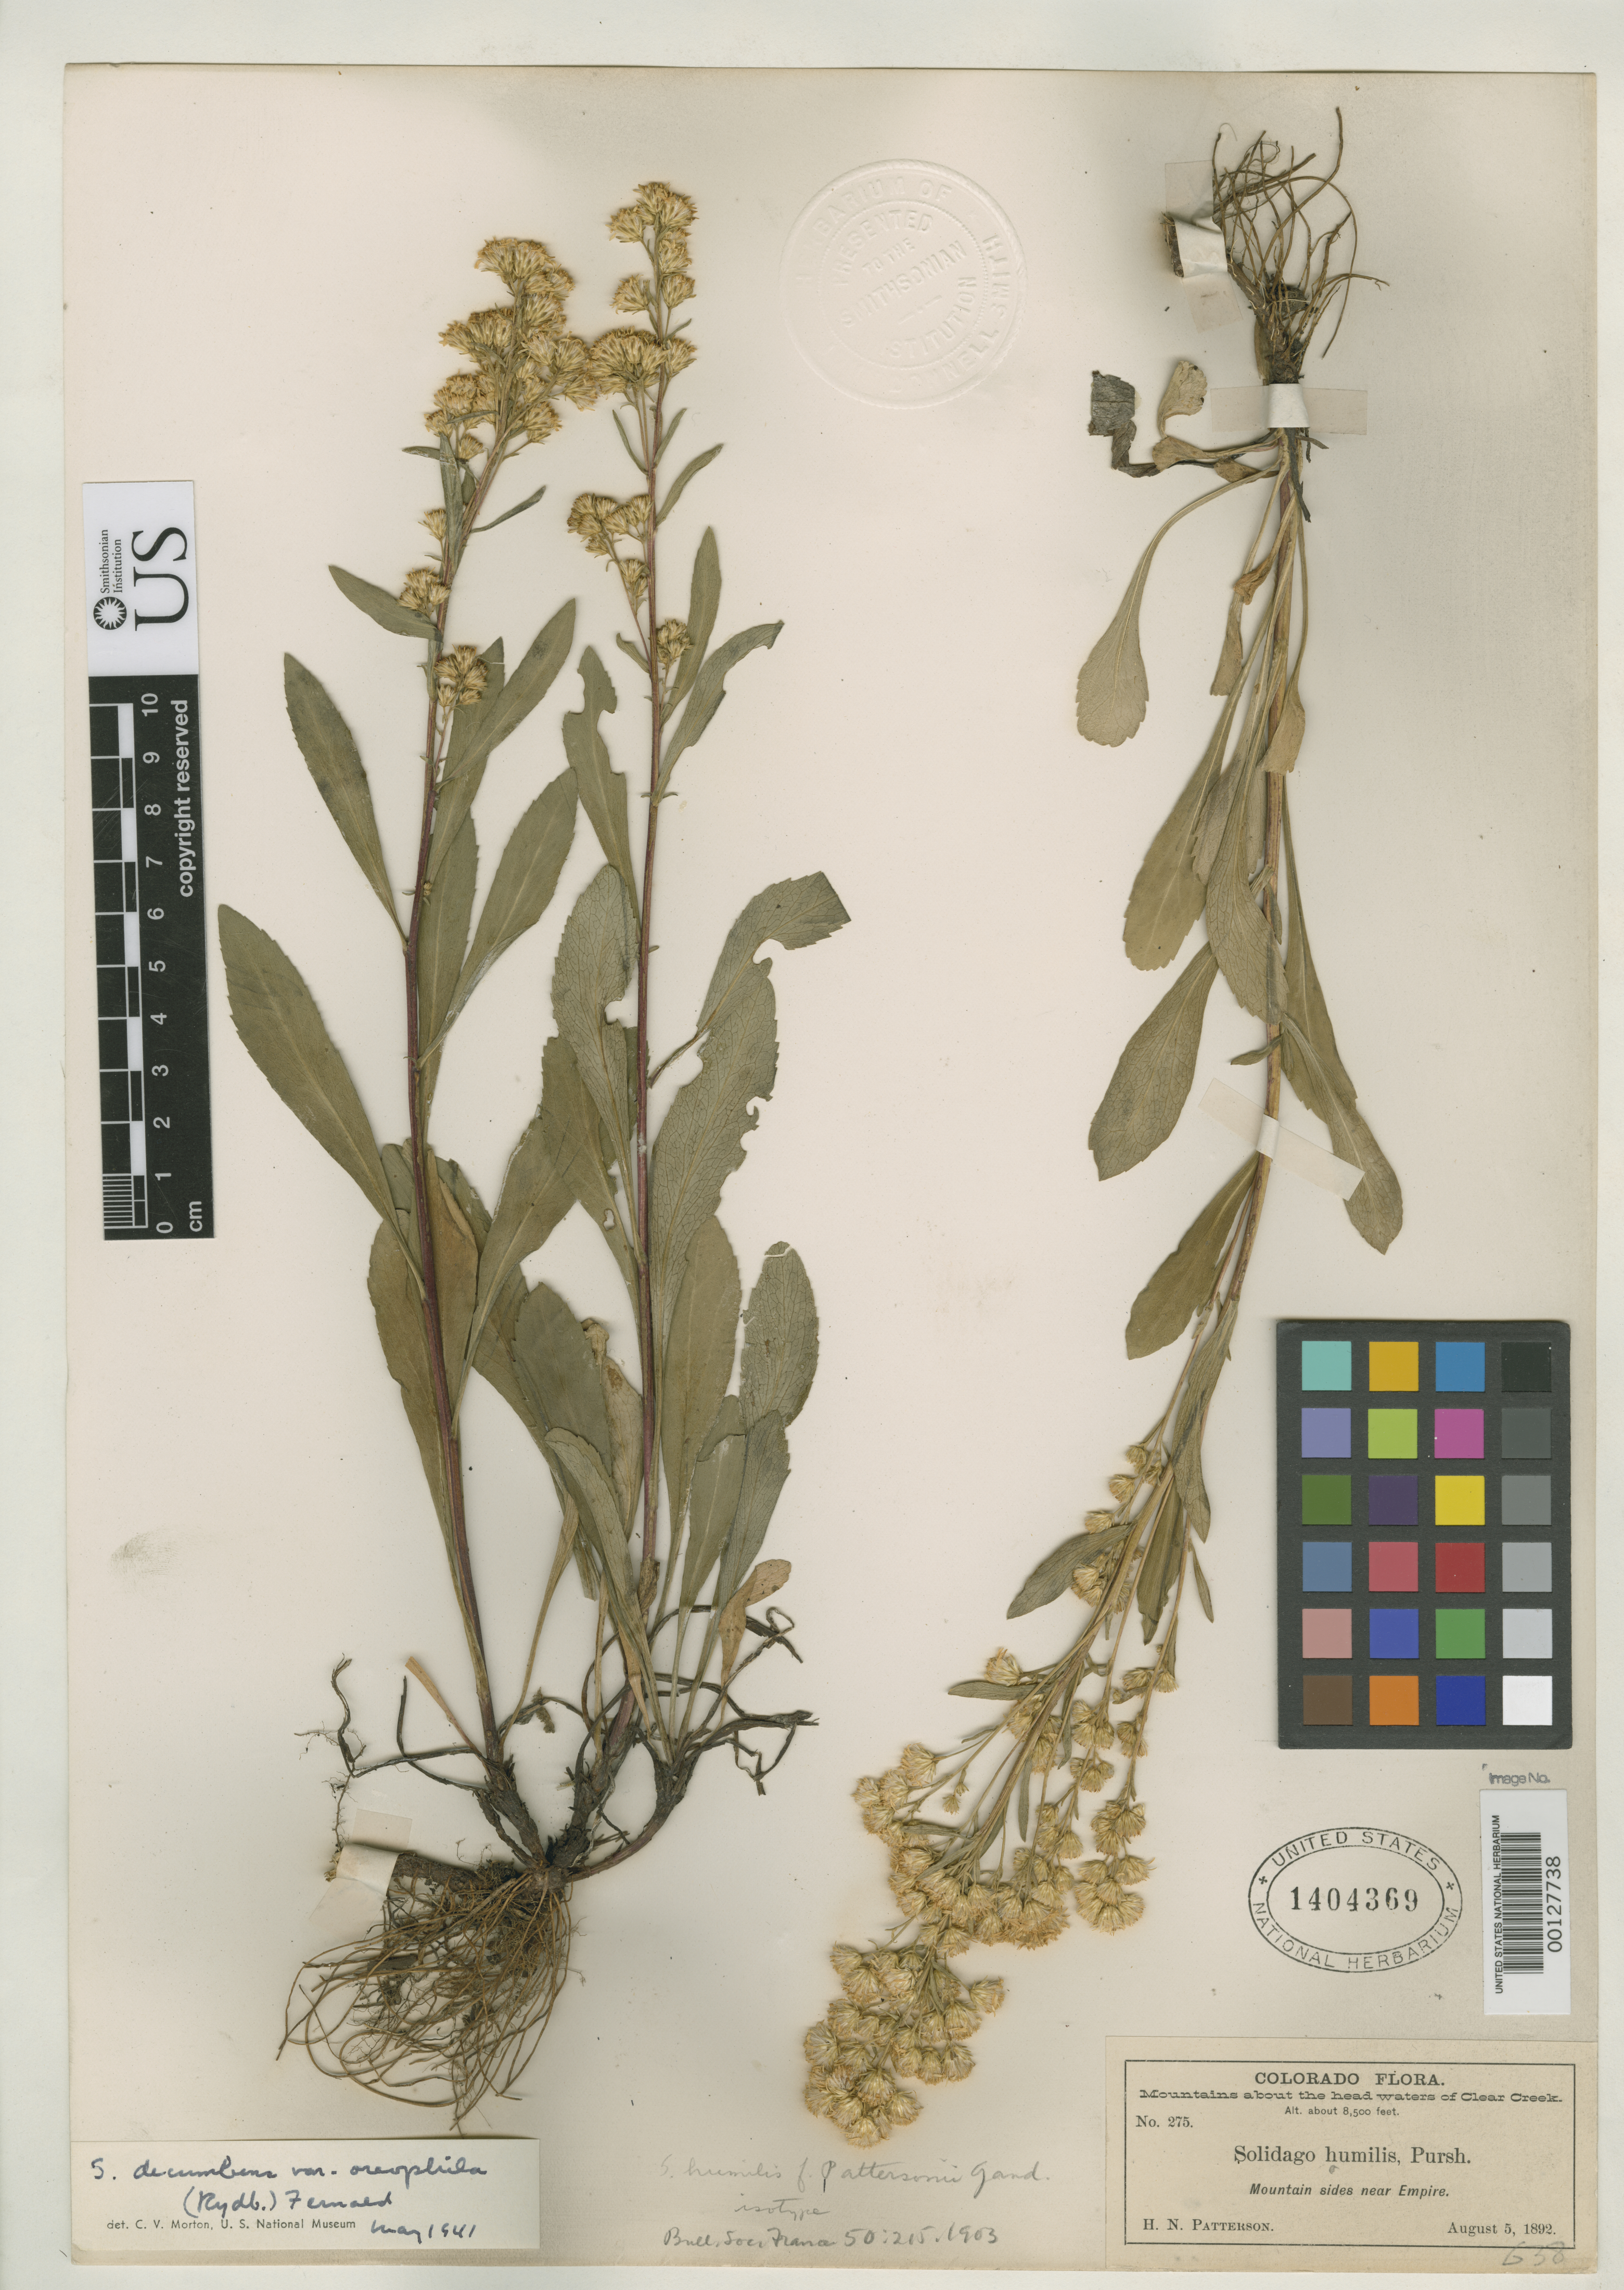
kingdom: Plantae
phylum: Tracheophyta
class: Magnoliopsida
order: Asterales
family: Asteraceae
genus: Solidago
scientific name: Solidago humilis f. pattersonii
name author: Gand.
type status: Isotype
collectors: H. N. Patterson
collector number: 275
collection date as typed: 05 Aug 1892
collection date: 1892-08-05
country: United States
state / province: Colorado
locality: Empire.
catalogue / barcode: US 1404369